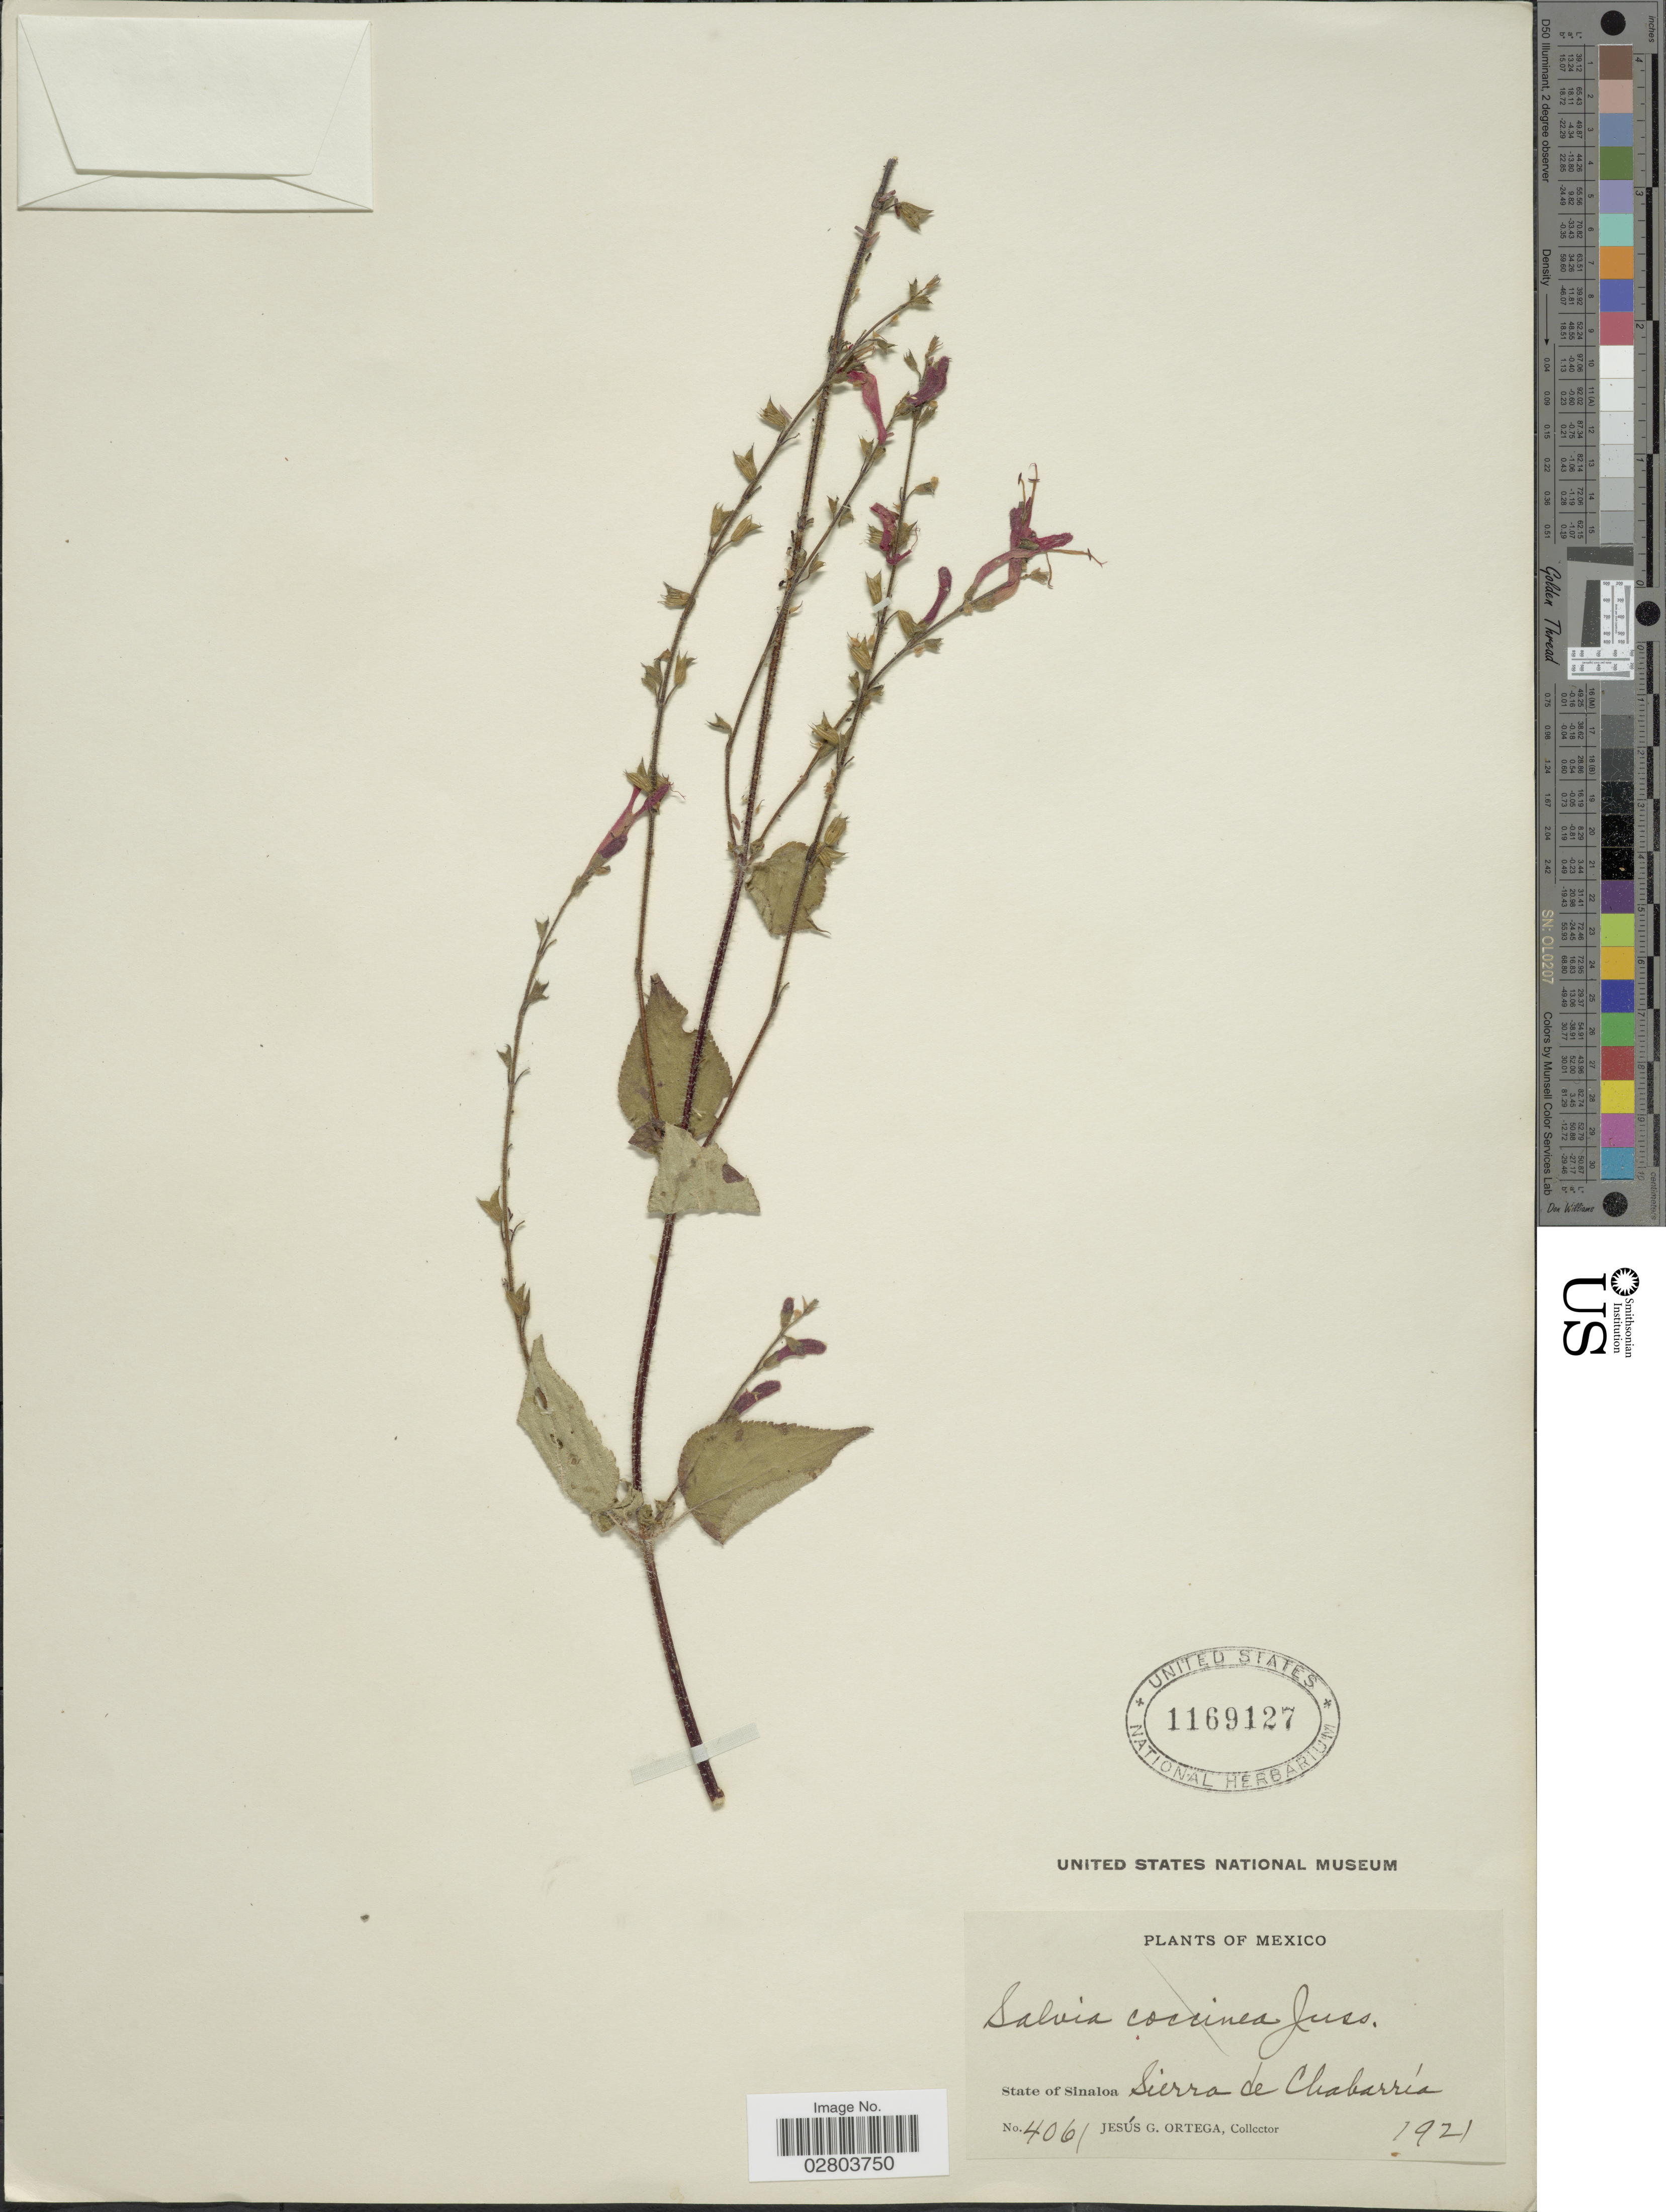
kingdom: Plantae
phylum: Tracheophyta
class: Magnoliopsida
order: Lamiales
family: Lamiaceae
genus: Salvia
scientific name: Salvia sp.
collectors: J. Ortega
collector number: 4061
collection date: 1921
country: Mexico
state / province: Sinaloa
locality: State of Sinaloa. Sierra de Chabarría.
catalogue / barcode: US 1169127